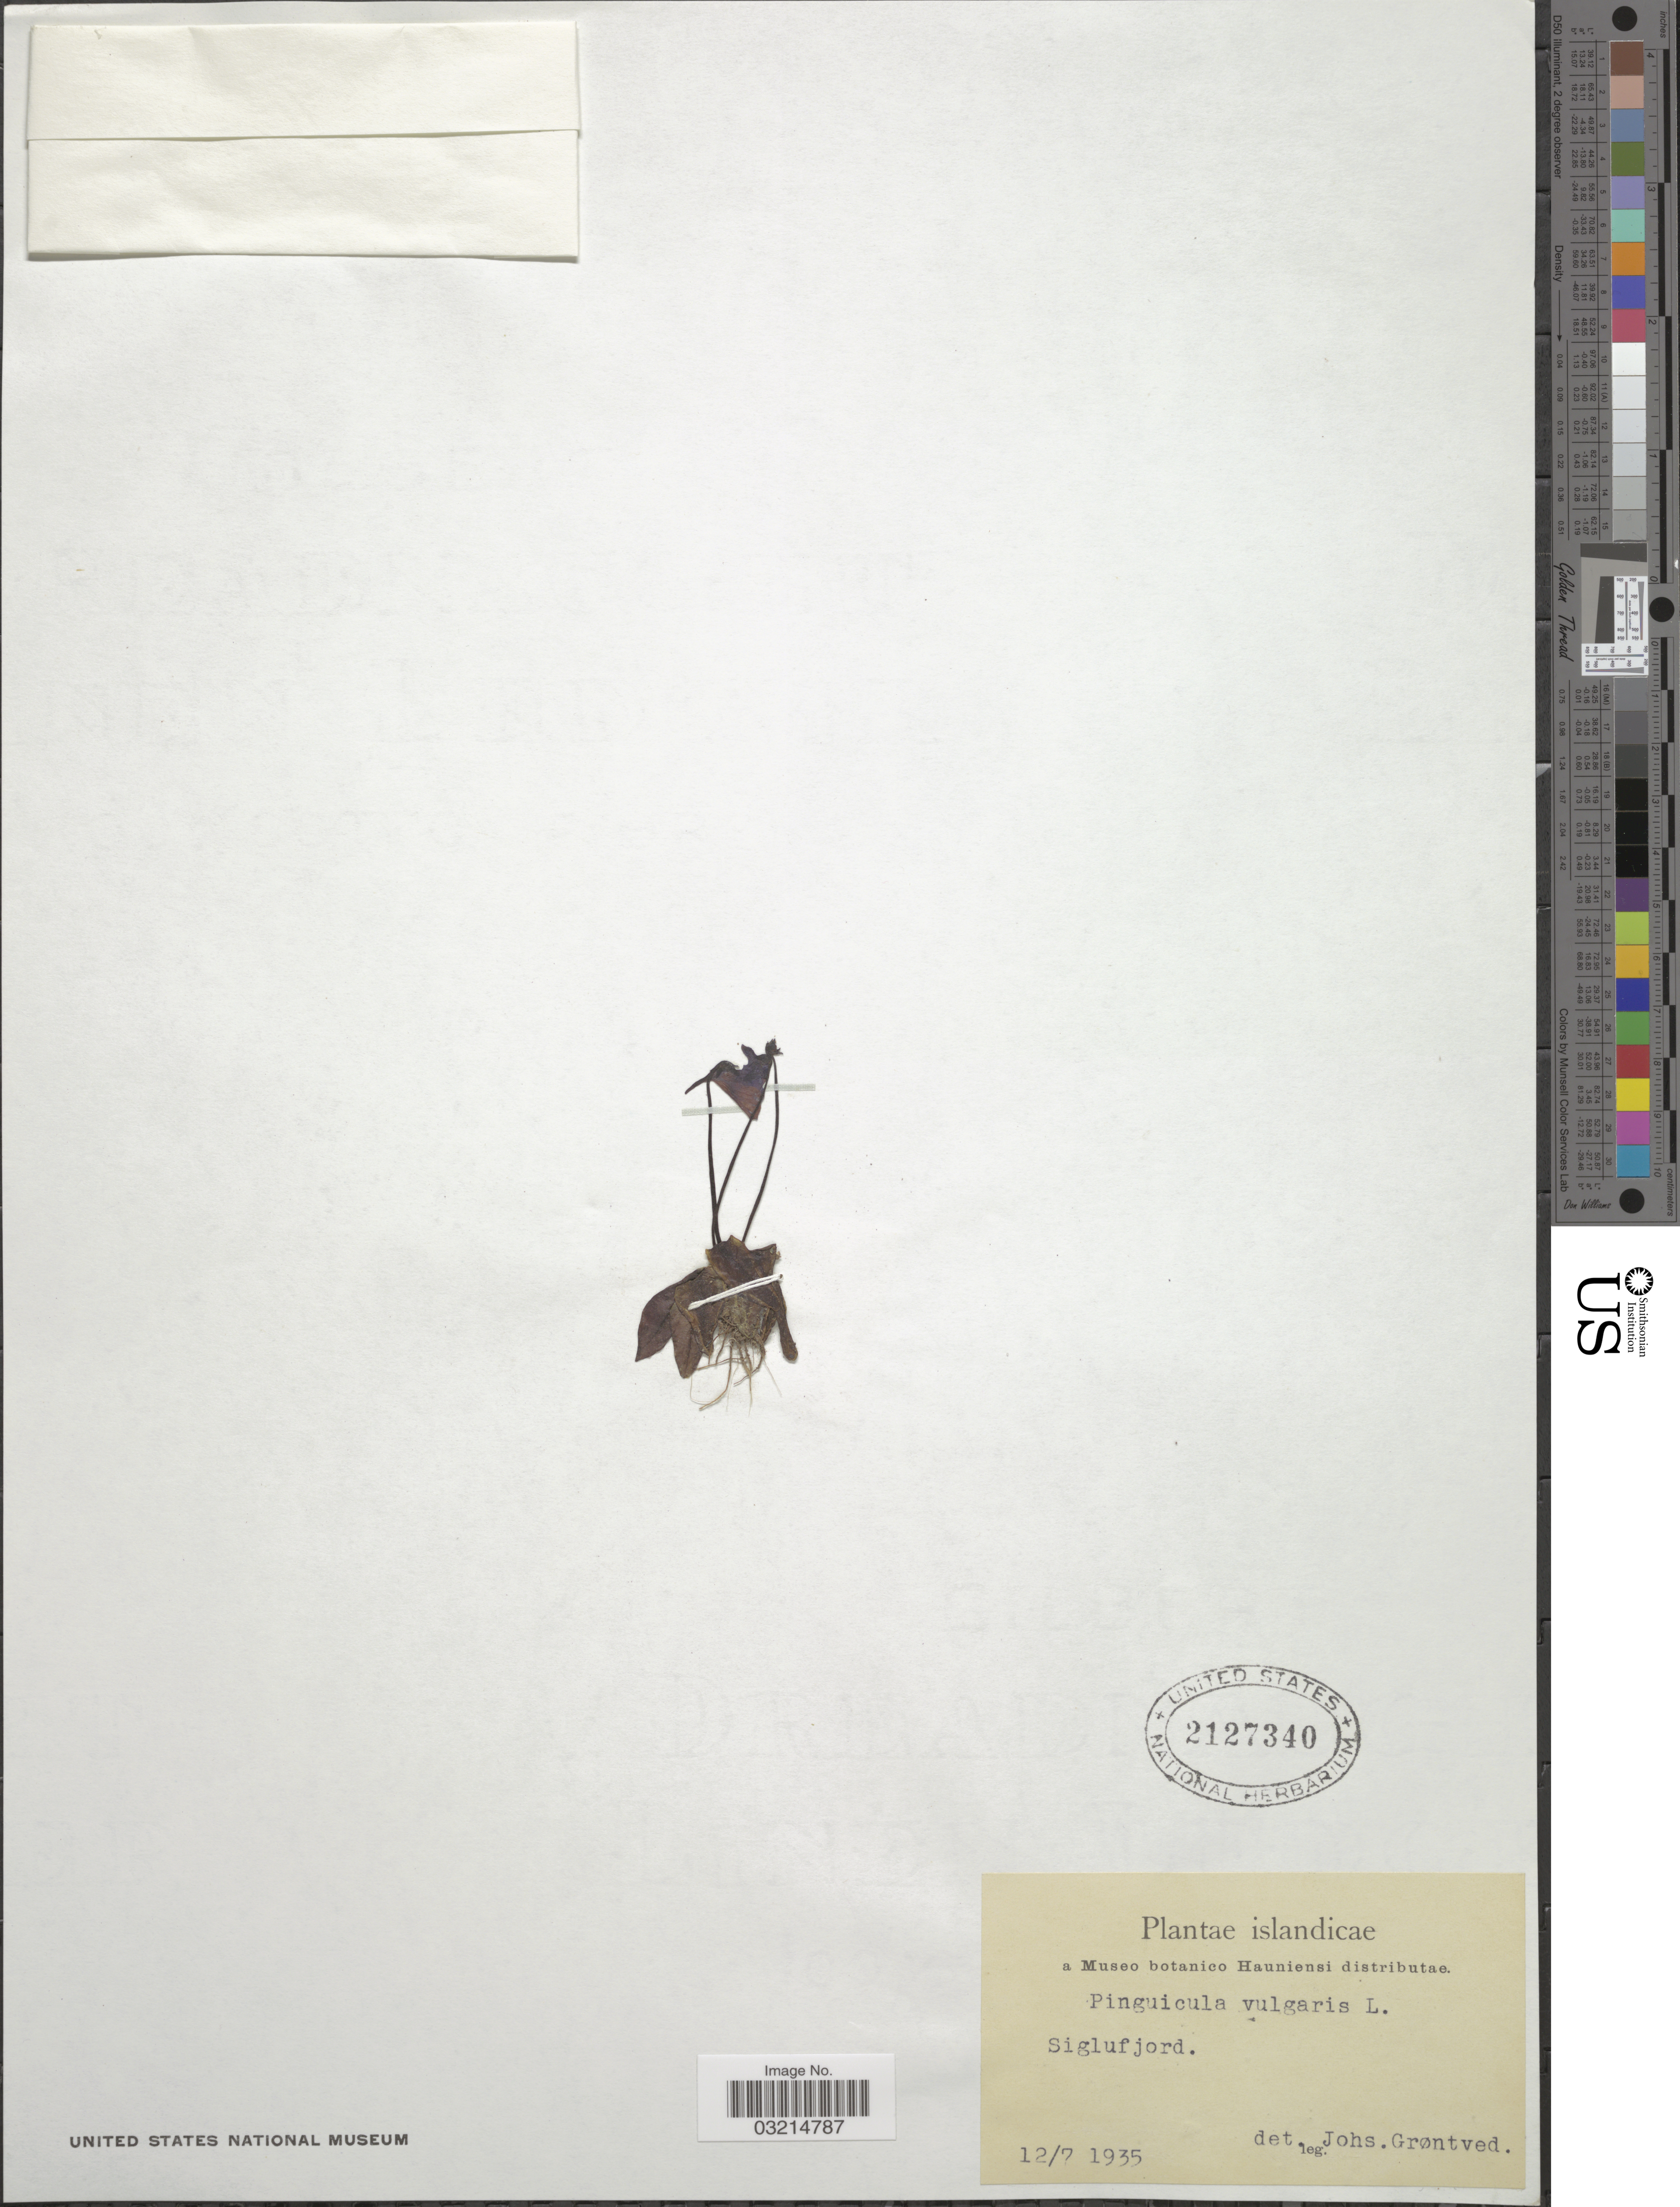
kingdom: Plantae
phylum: Tracheophyta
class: Magnoliopsida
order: Lamiales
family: Lentibulariaceae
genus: Pinguicula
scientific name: Pinguicula vulgaris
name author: L.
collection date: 1935-07-12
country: Iceland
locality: Islandicae, Siglufjord.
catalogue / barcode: US 2127340